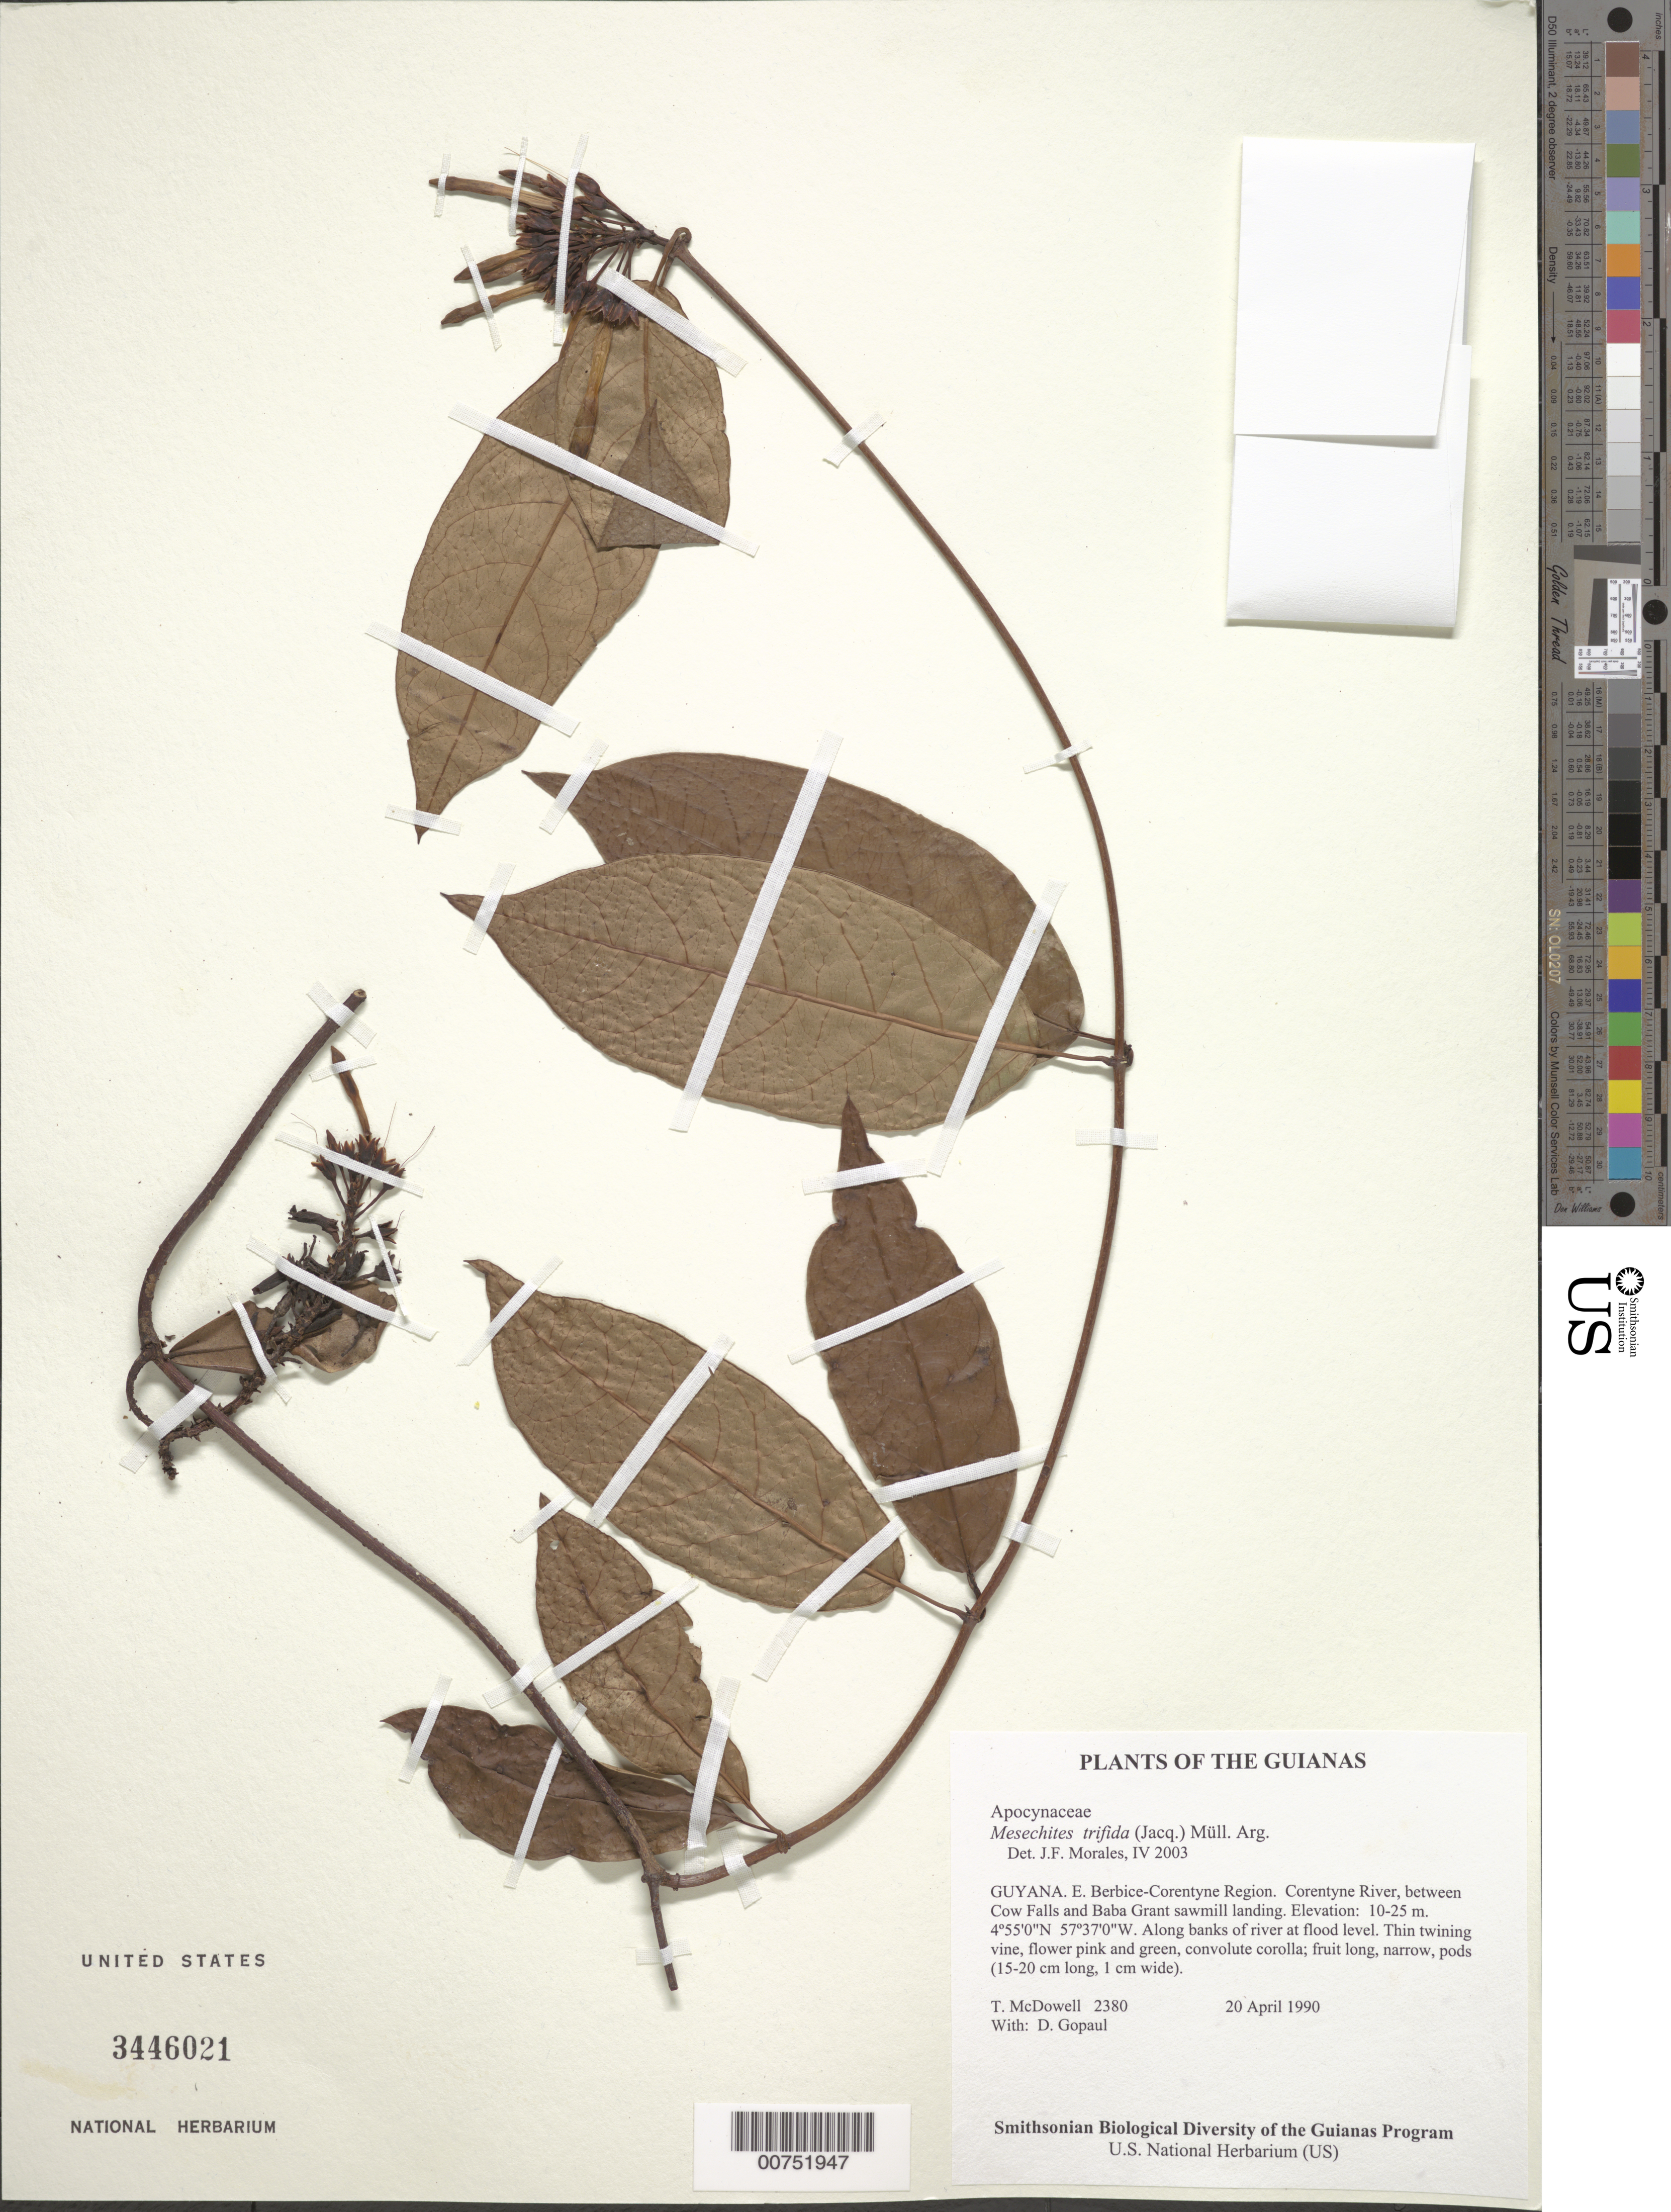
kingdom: Plantae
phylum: Tracheophyta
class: Magnoliopsida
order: Gentianales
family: Apocynaceae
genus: Mesechites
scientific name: Mesechites trifidus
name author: (Jacq.) Müll. Arg.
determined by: Morales, J. F.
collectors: T. McDowell & D. Gopaul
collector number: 2380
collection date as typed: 20 April 1990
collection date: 1990-04-20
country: Guyana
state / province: E. Berbice-Corentyne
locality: Corentyne River, between Cow Falls and Baba Grant sawmill landing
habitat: Along banks of river at flood level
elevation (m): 10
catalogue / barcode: US 3446021